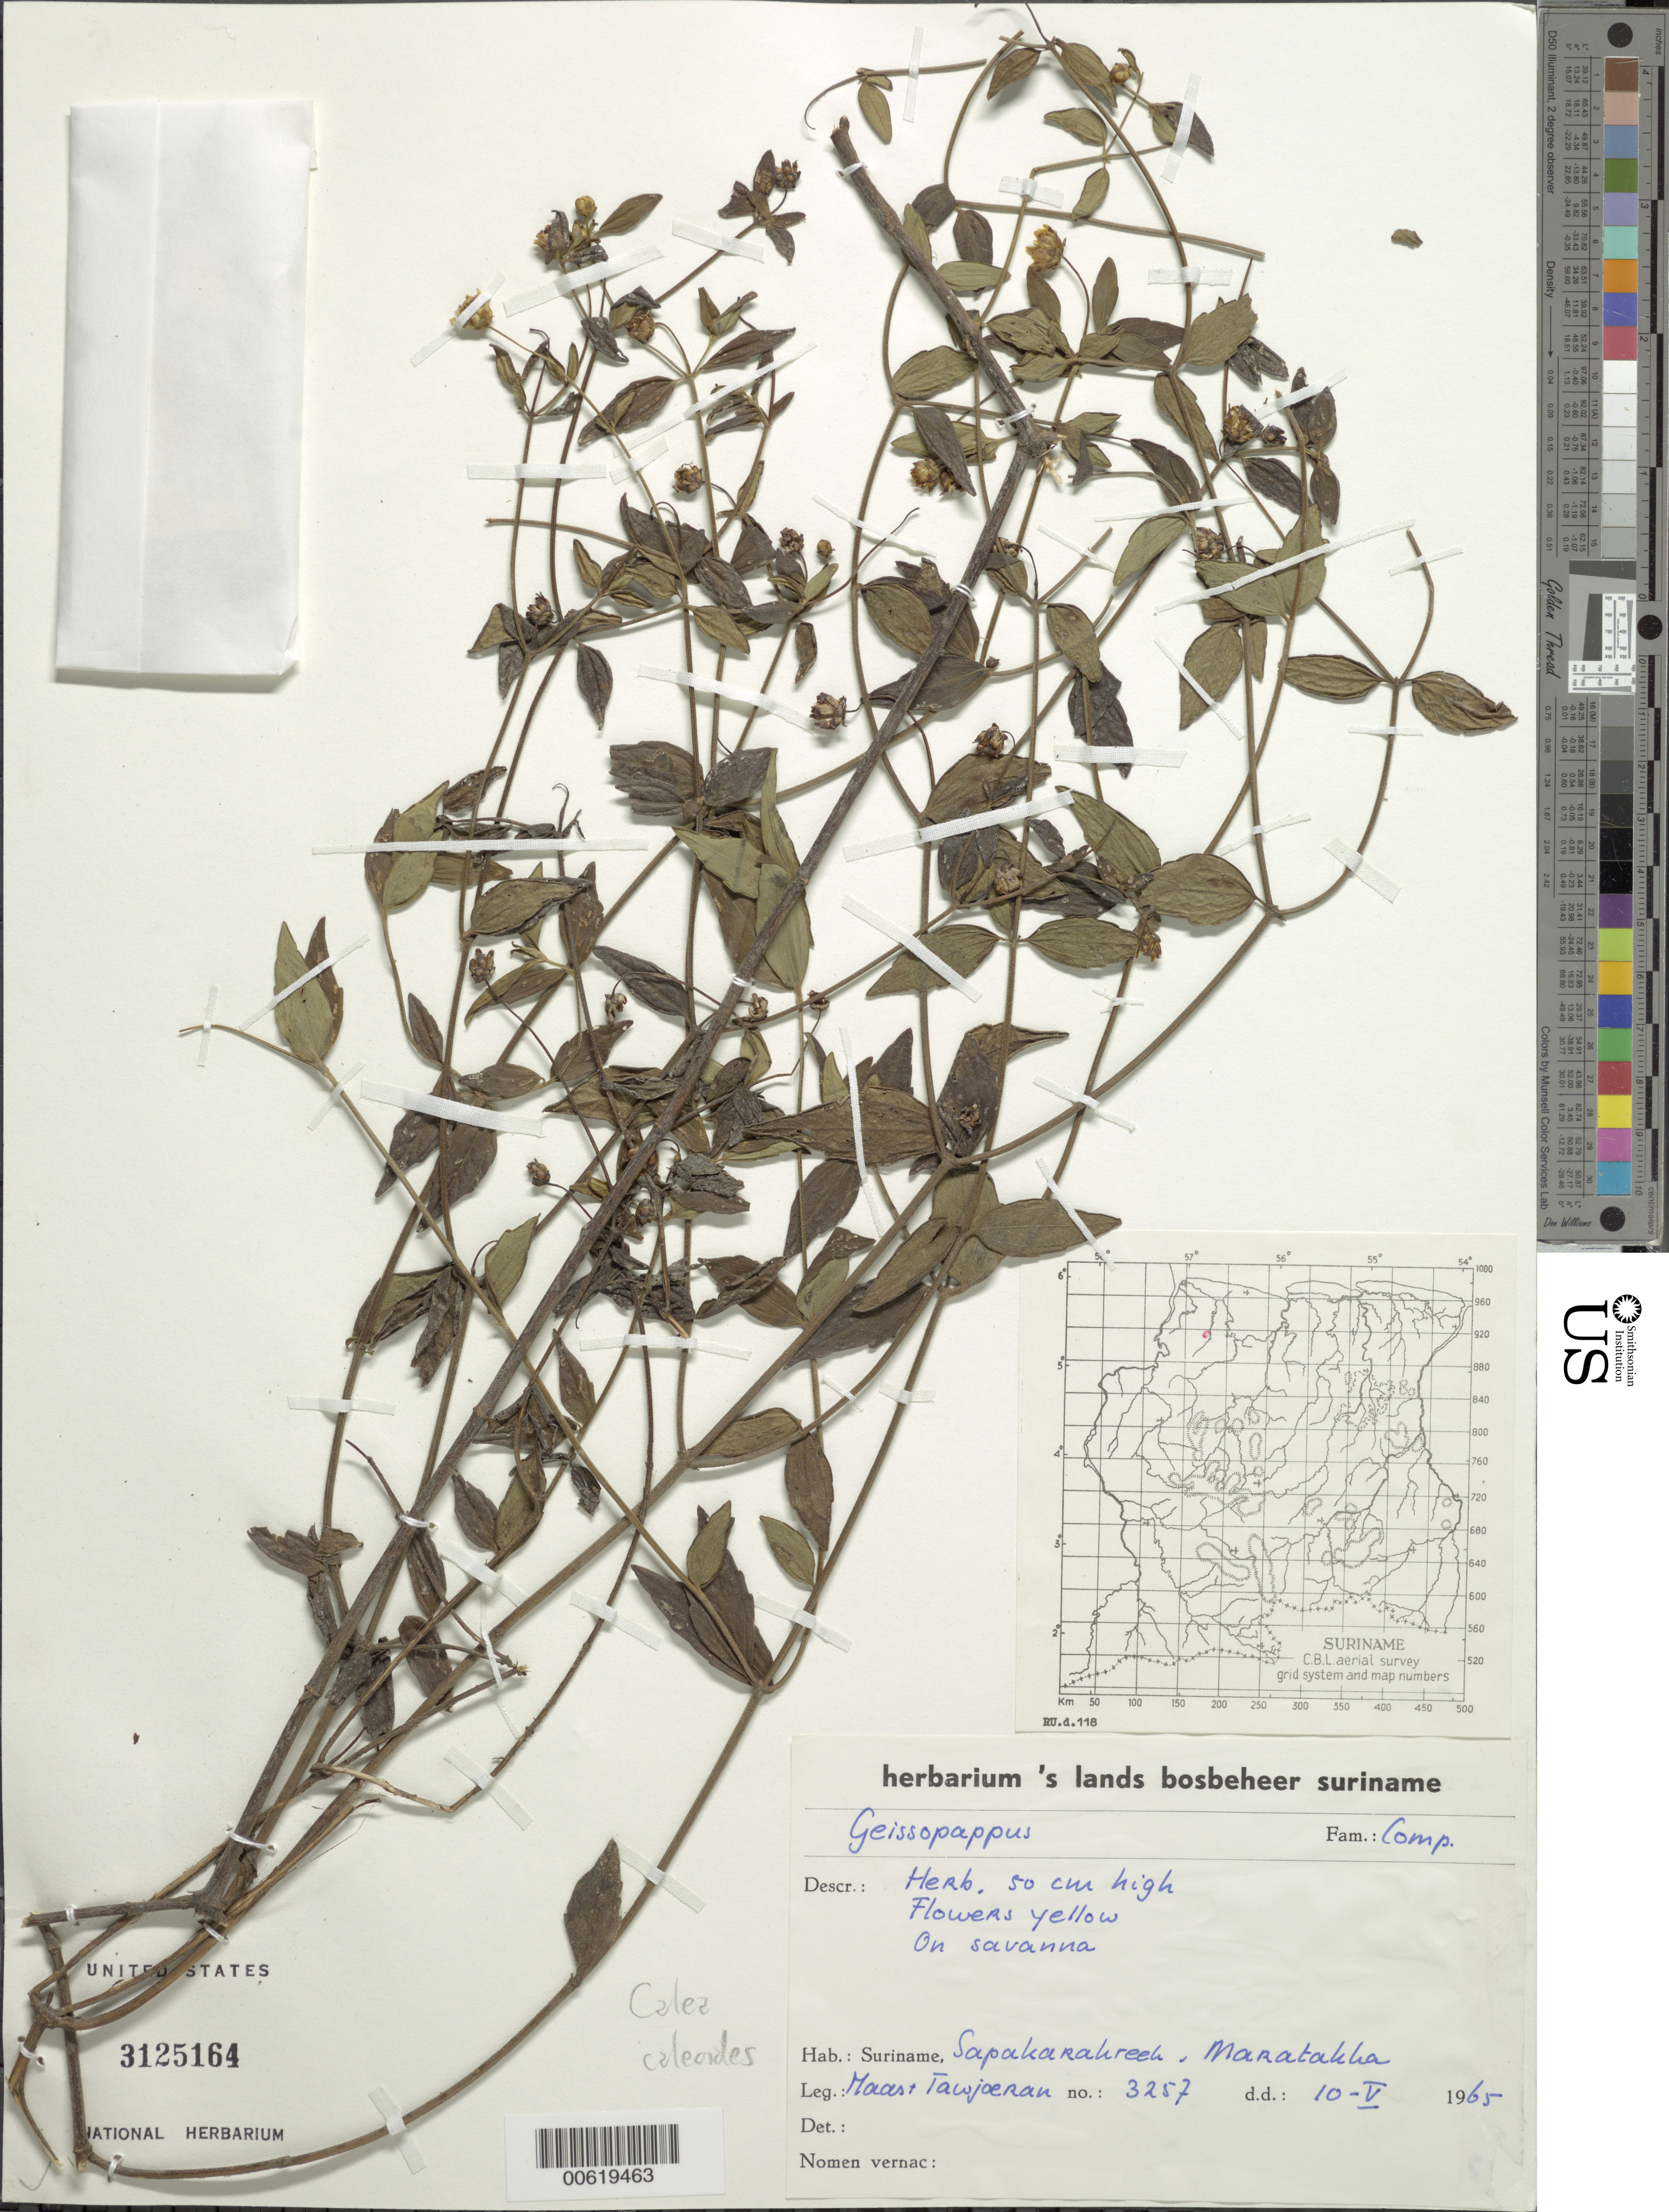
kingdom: Plantae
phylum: Tracheophyta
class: Magnoliopsida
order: Asterales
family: Asteraceae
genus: Calea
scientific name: Calea caleoides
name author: (DC.) H. Rob.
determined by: Bueno, Vinicius Resende, (ICN), Universidade Federal do Rio Grande do Sul (BRAZIL)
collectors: P. Maas & J. Tawjoeran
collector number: LBB 3257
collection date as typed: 10-Oct-65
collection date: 1965-10-10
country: Suriname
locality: Maratakka R., Saparra Creek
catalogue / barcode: US 3125164